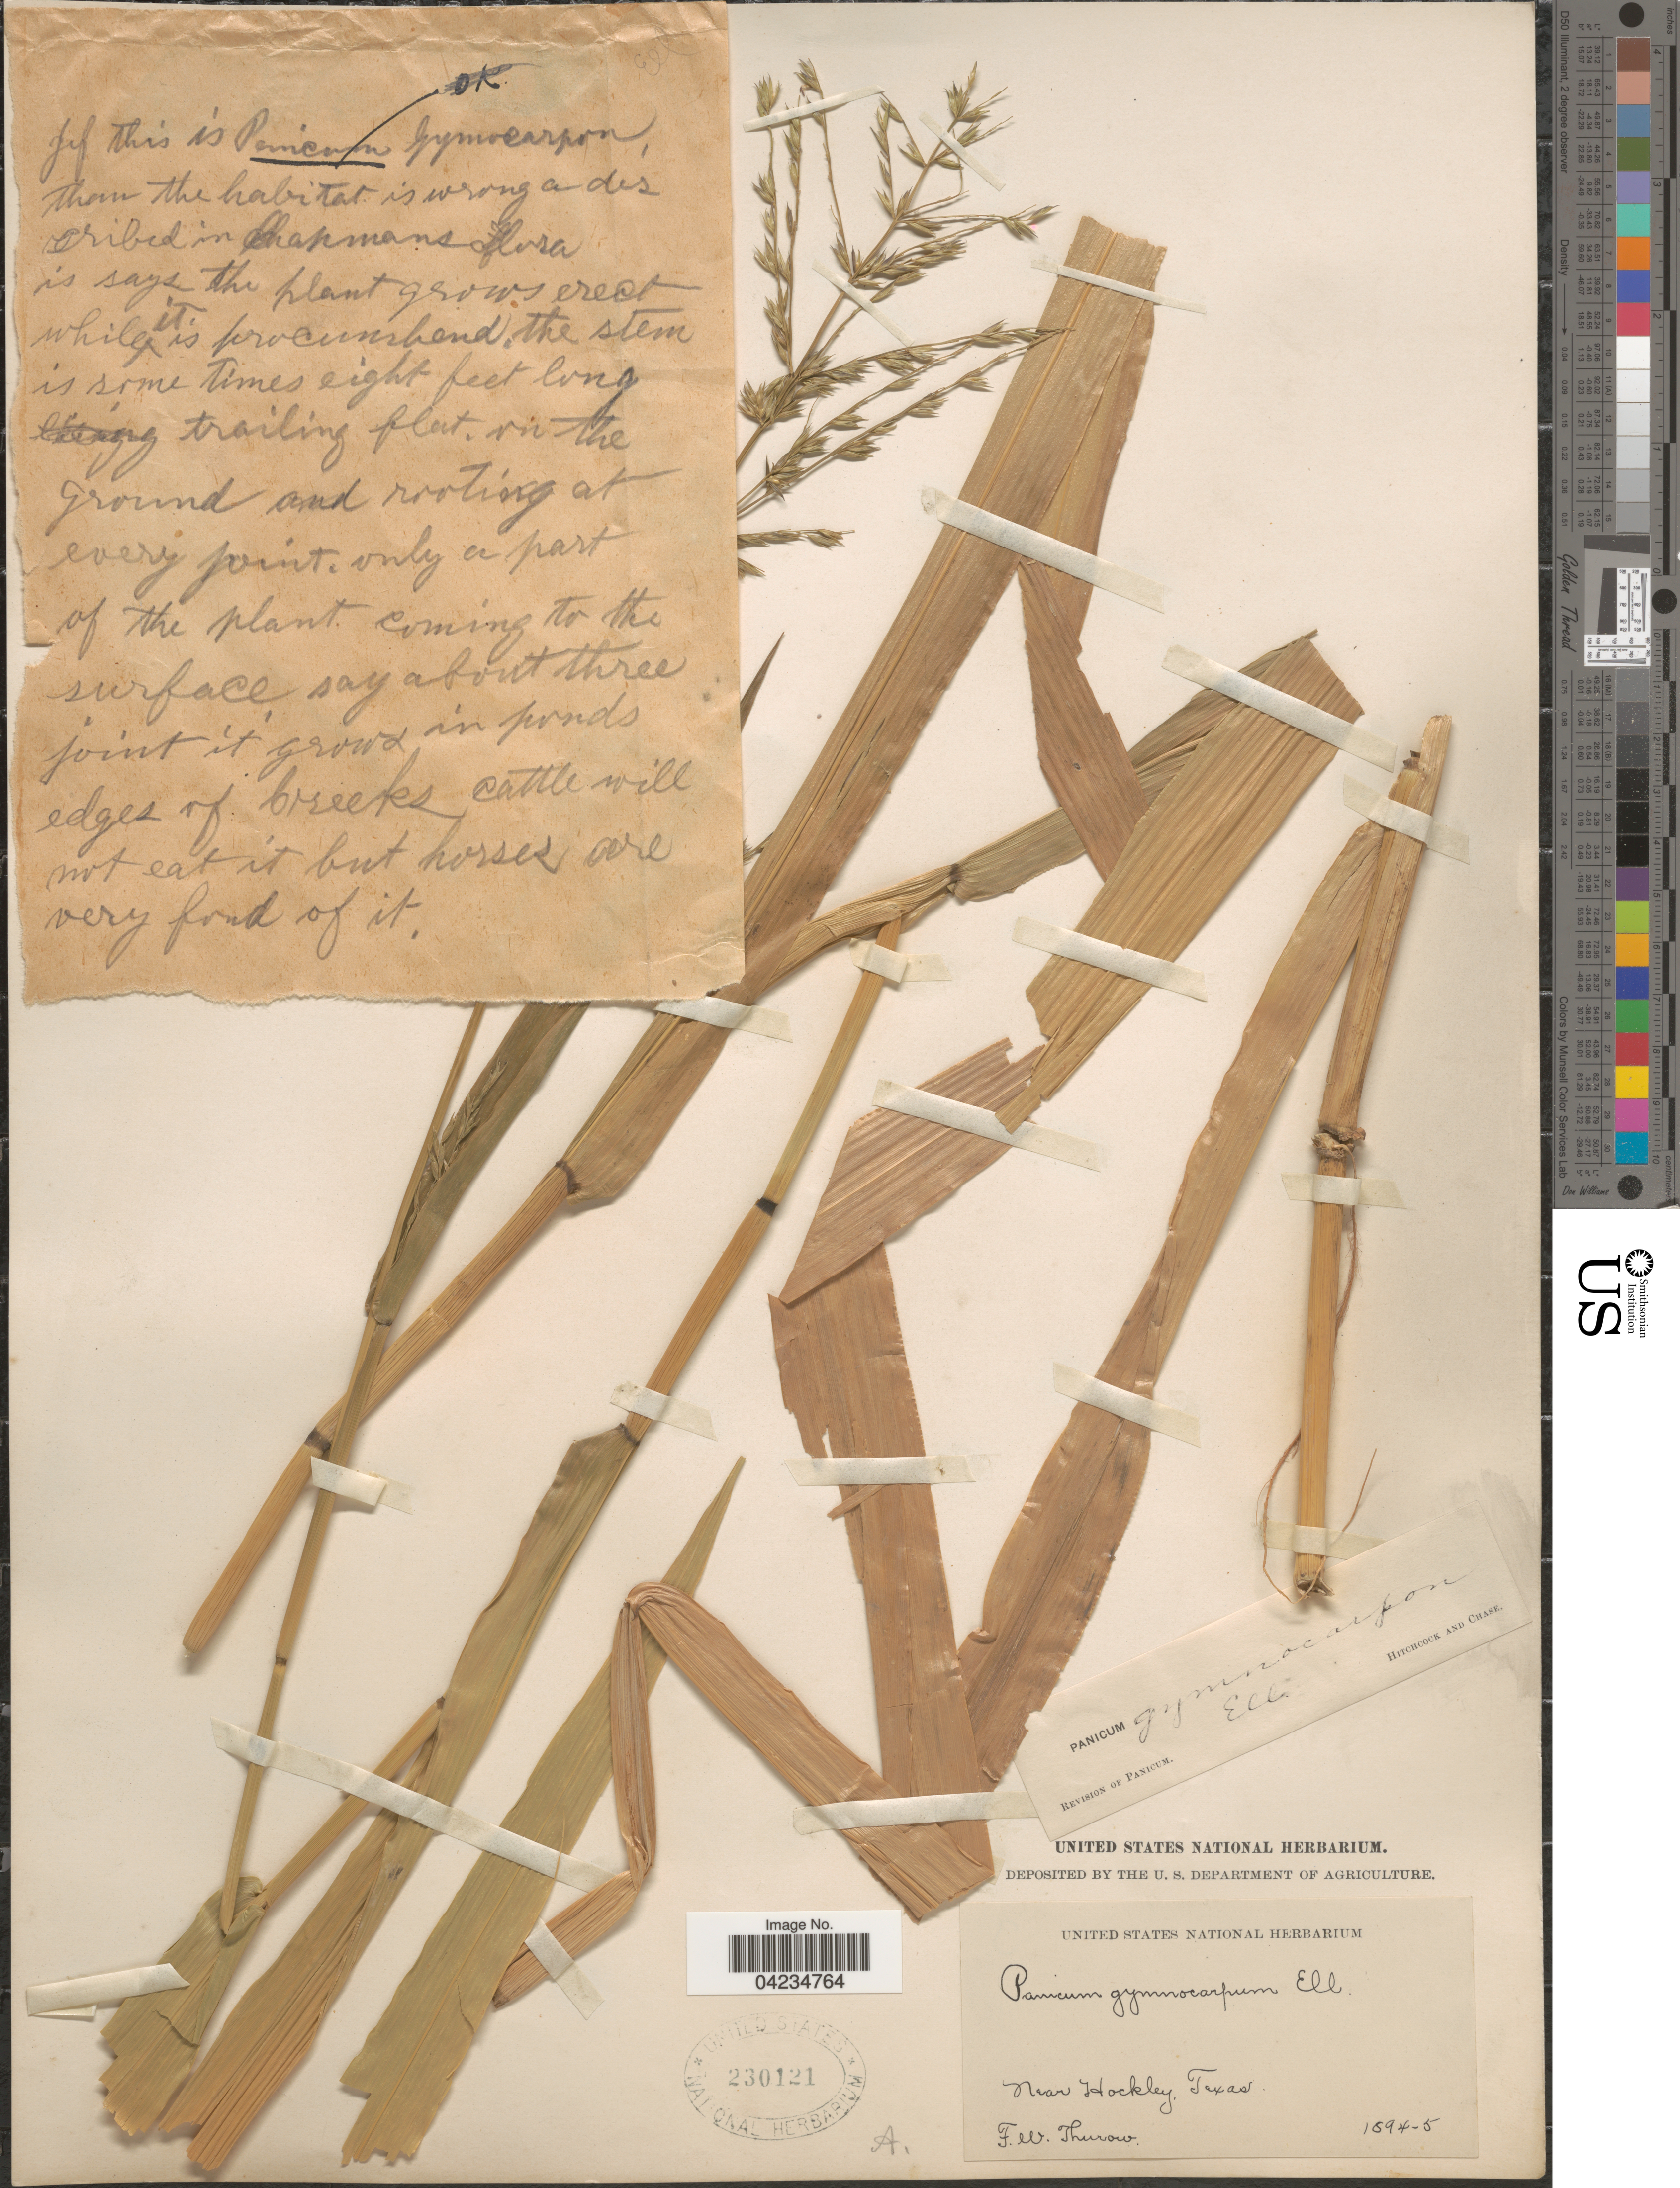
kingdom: Plantae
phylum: Tracheophyta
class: Liliopsida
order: Poales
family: Poaceae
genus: Phanopyrum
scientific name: Phanopyrum gymnocarpon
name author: (Elliott) Nash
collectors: F. W. Thurow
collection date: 1894/1895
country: United States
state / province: Texas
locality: Near Hockley.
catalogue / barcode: US 230121